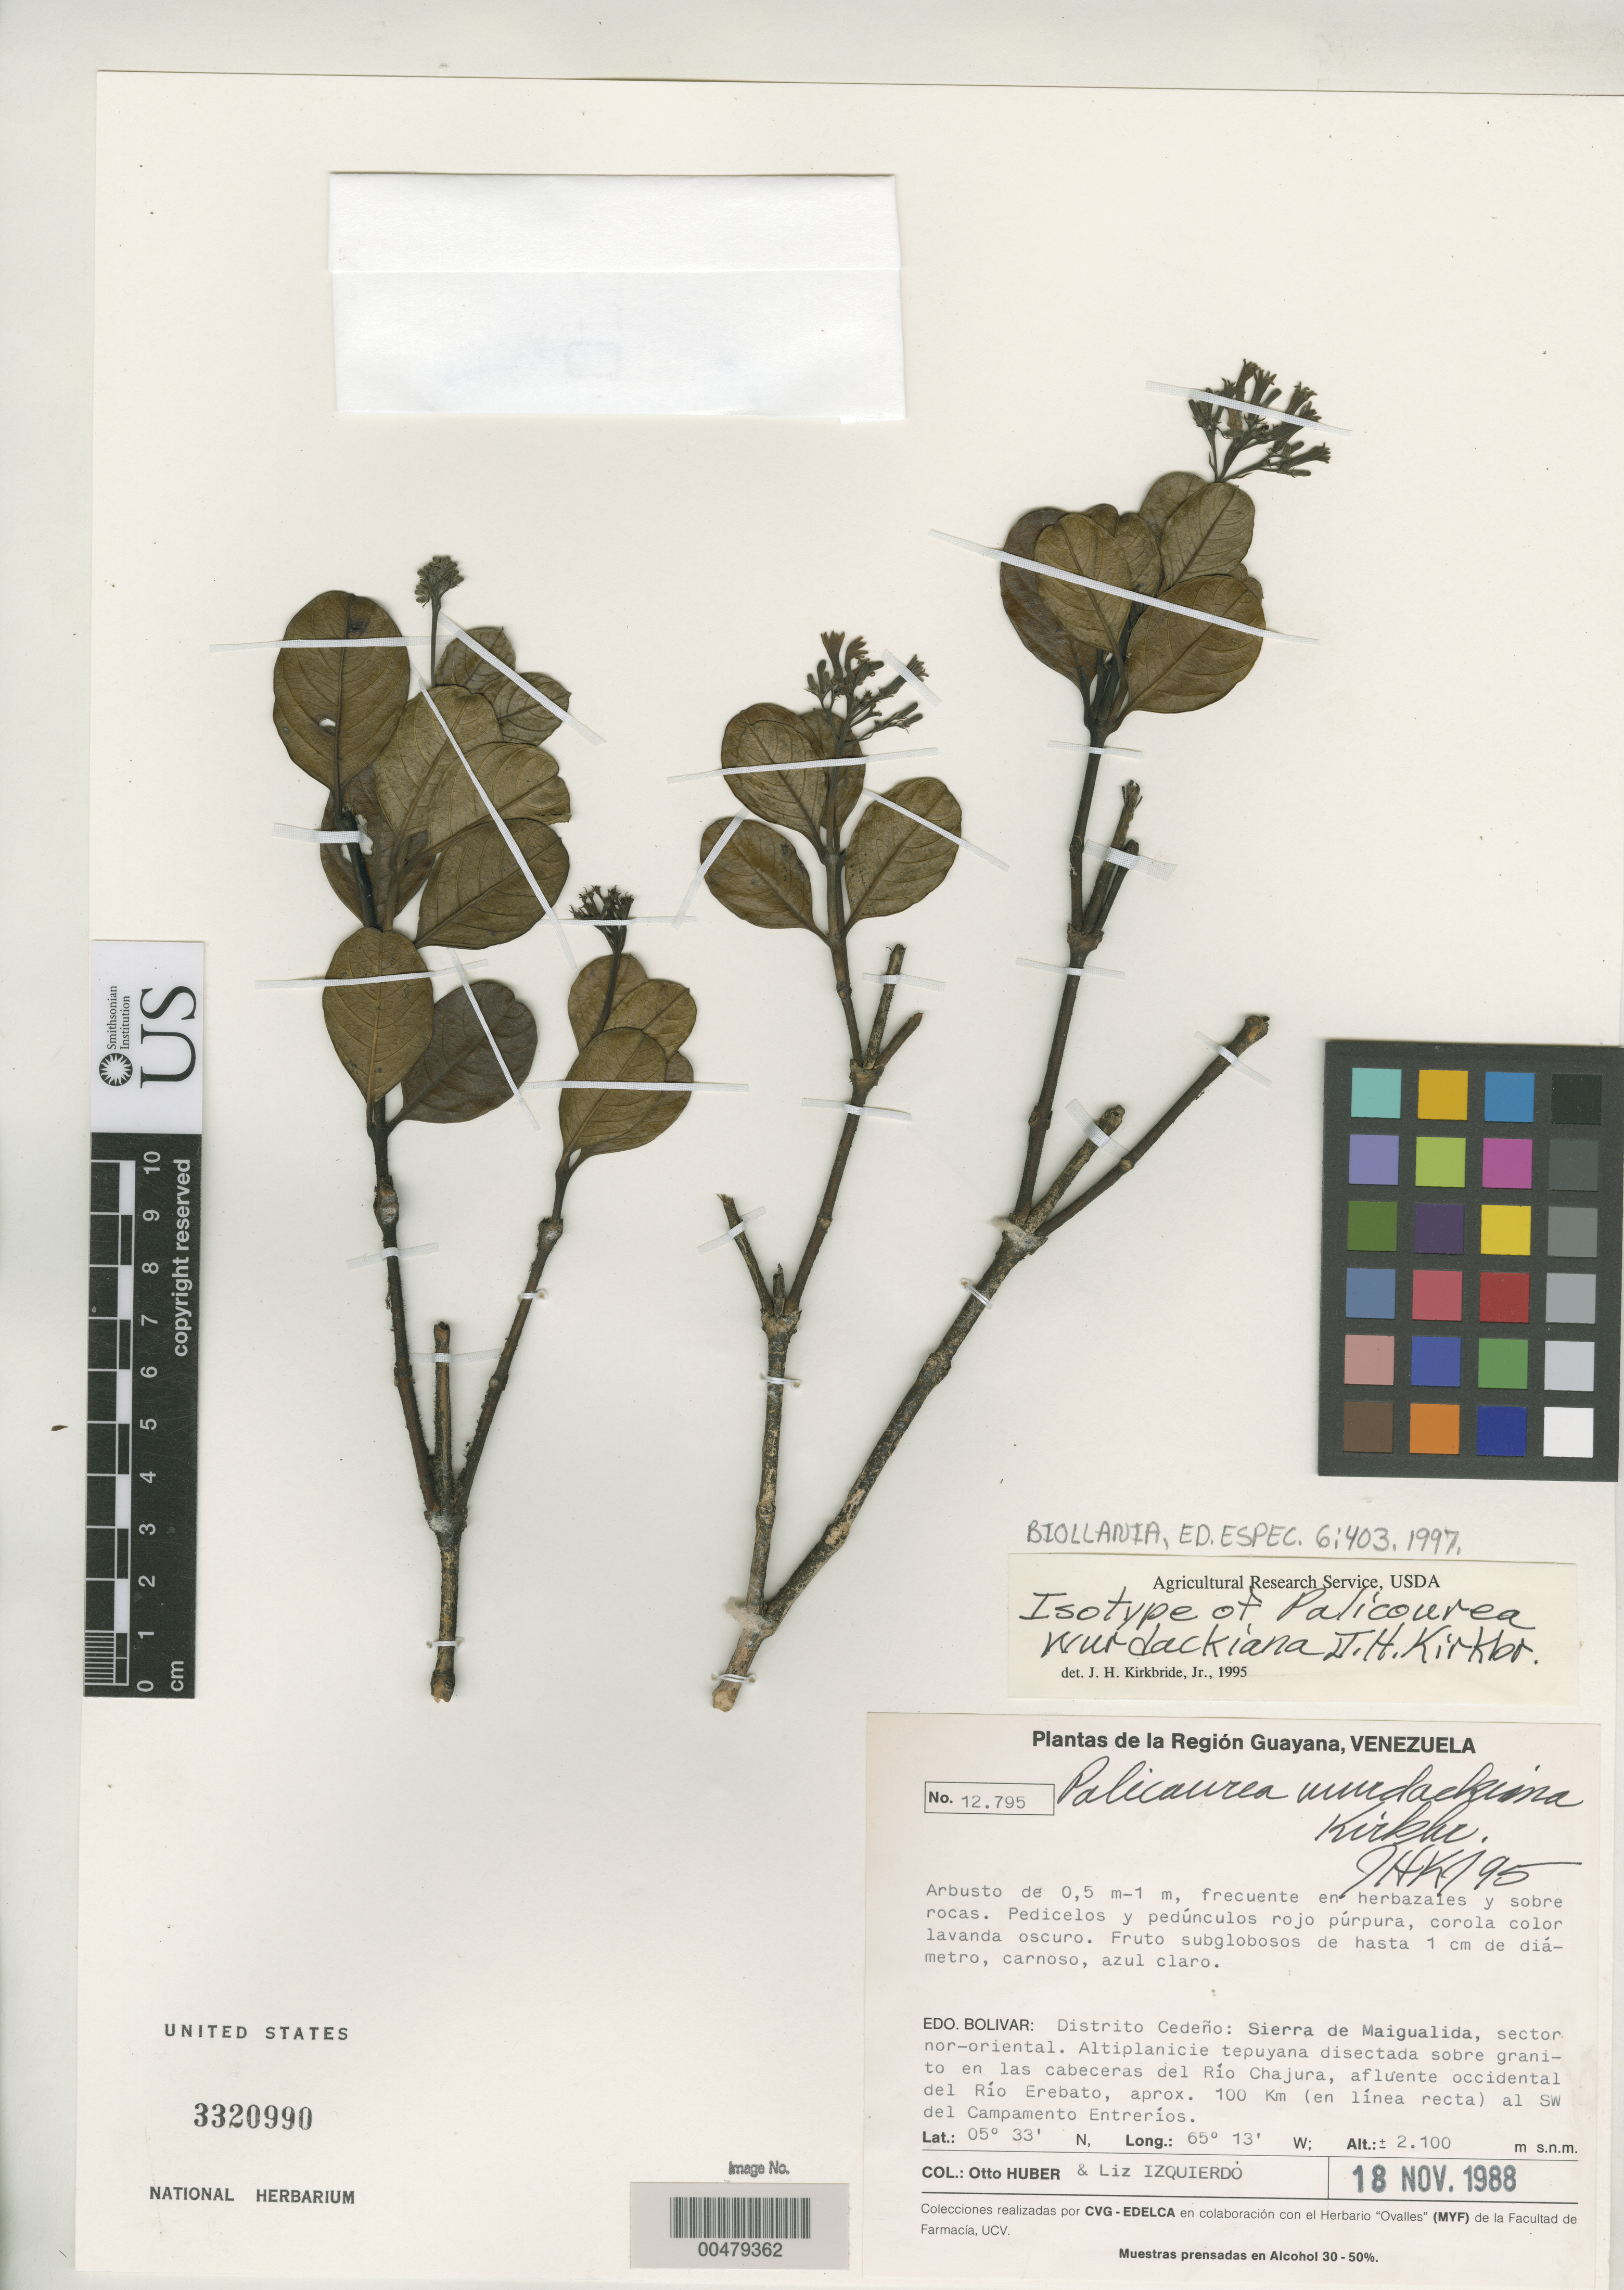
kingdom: Plantae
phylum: Tracheophyta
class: Magnoliopsida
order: Gentianales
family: Rubiaceae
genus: Palicourea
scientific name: Palicourea wurdackiana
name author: J.H. Kirkbr.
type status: Isotype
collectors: O. Huber & L. Izquierdo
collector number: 12795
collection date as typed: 18 Nov 1988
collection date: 1988-11-18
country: Venezuela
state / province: Bolivar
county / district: Cedeno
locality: Sierra de Maigualida, sector Nor-oriental, Cabeceras del Rio Chajura, afluente Occidental del Rio Erebato.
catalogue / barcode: US 3320990